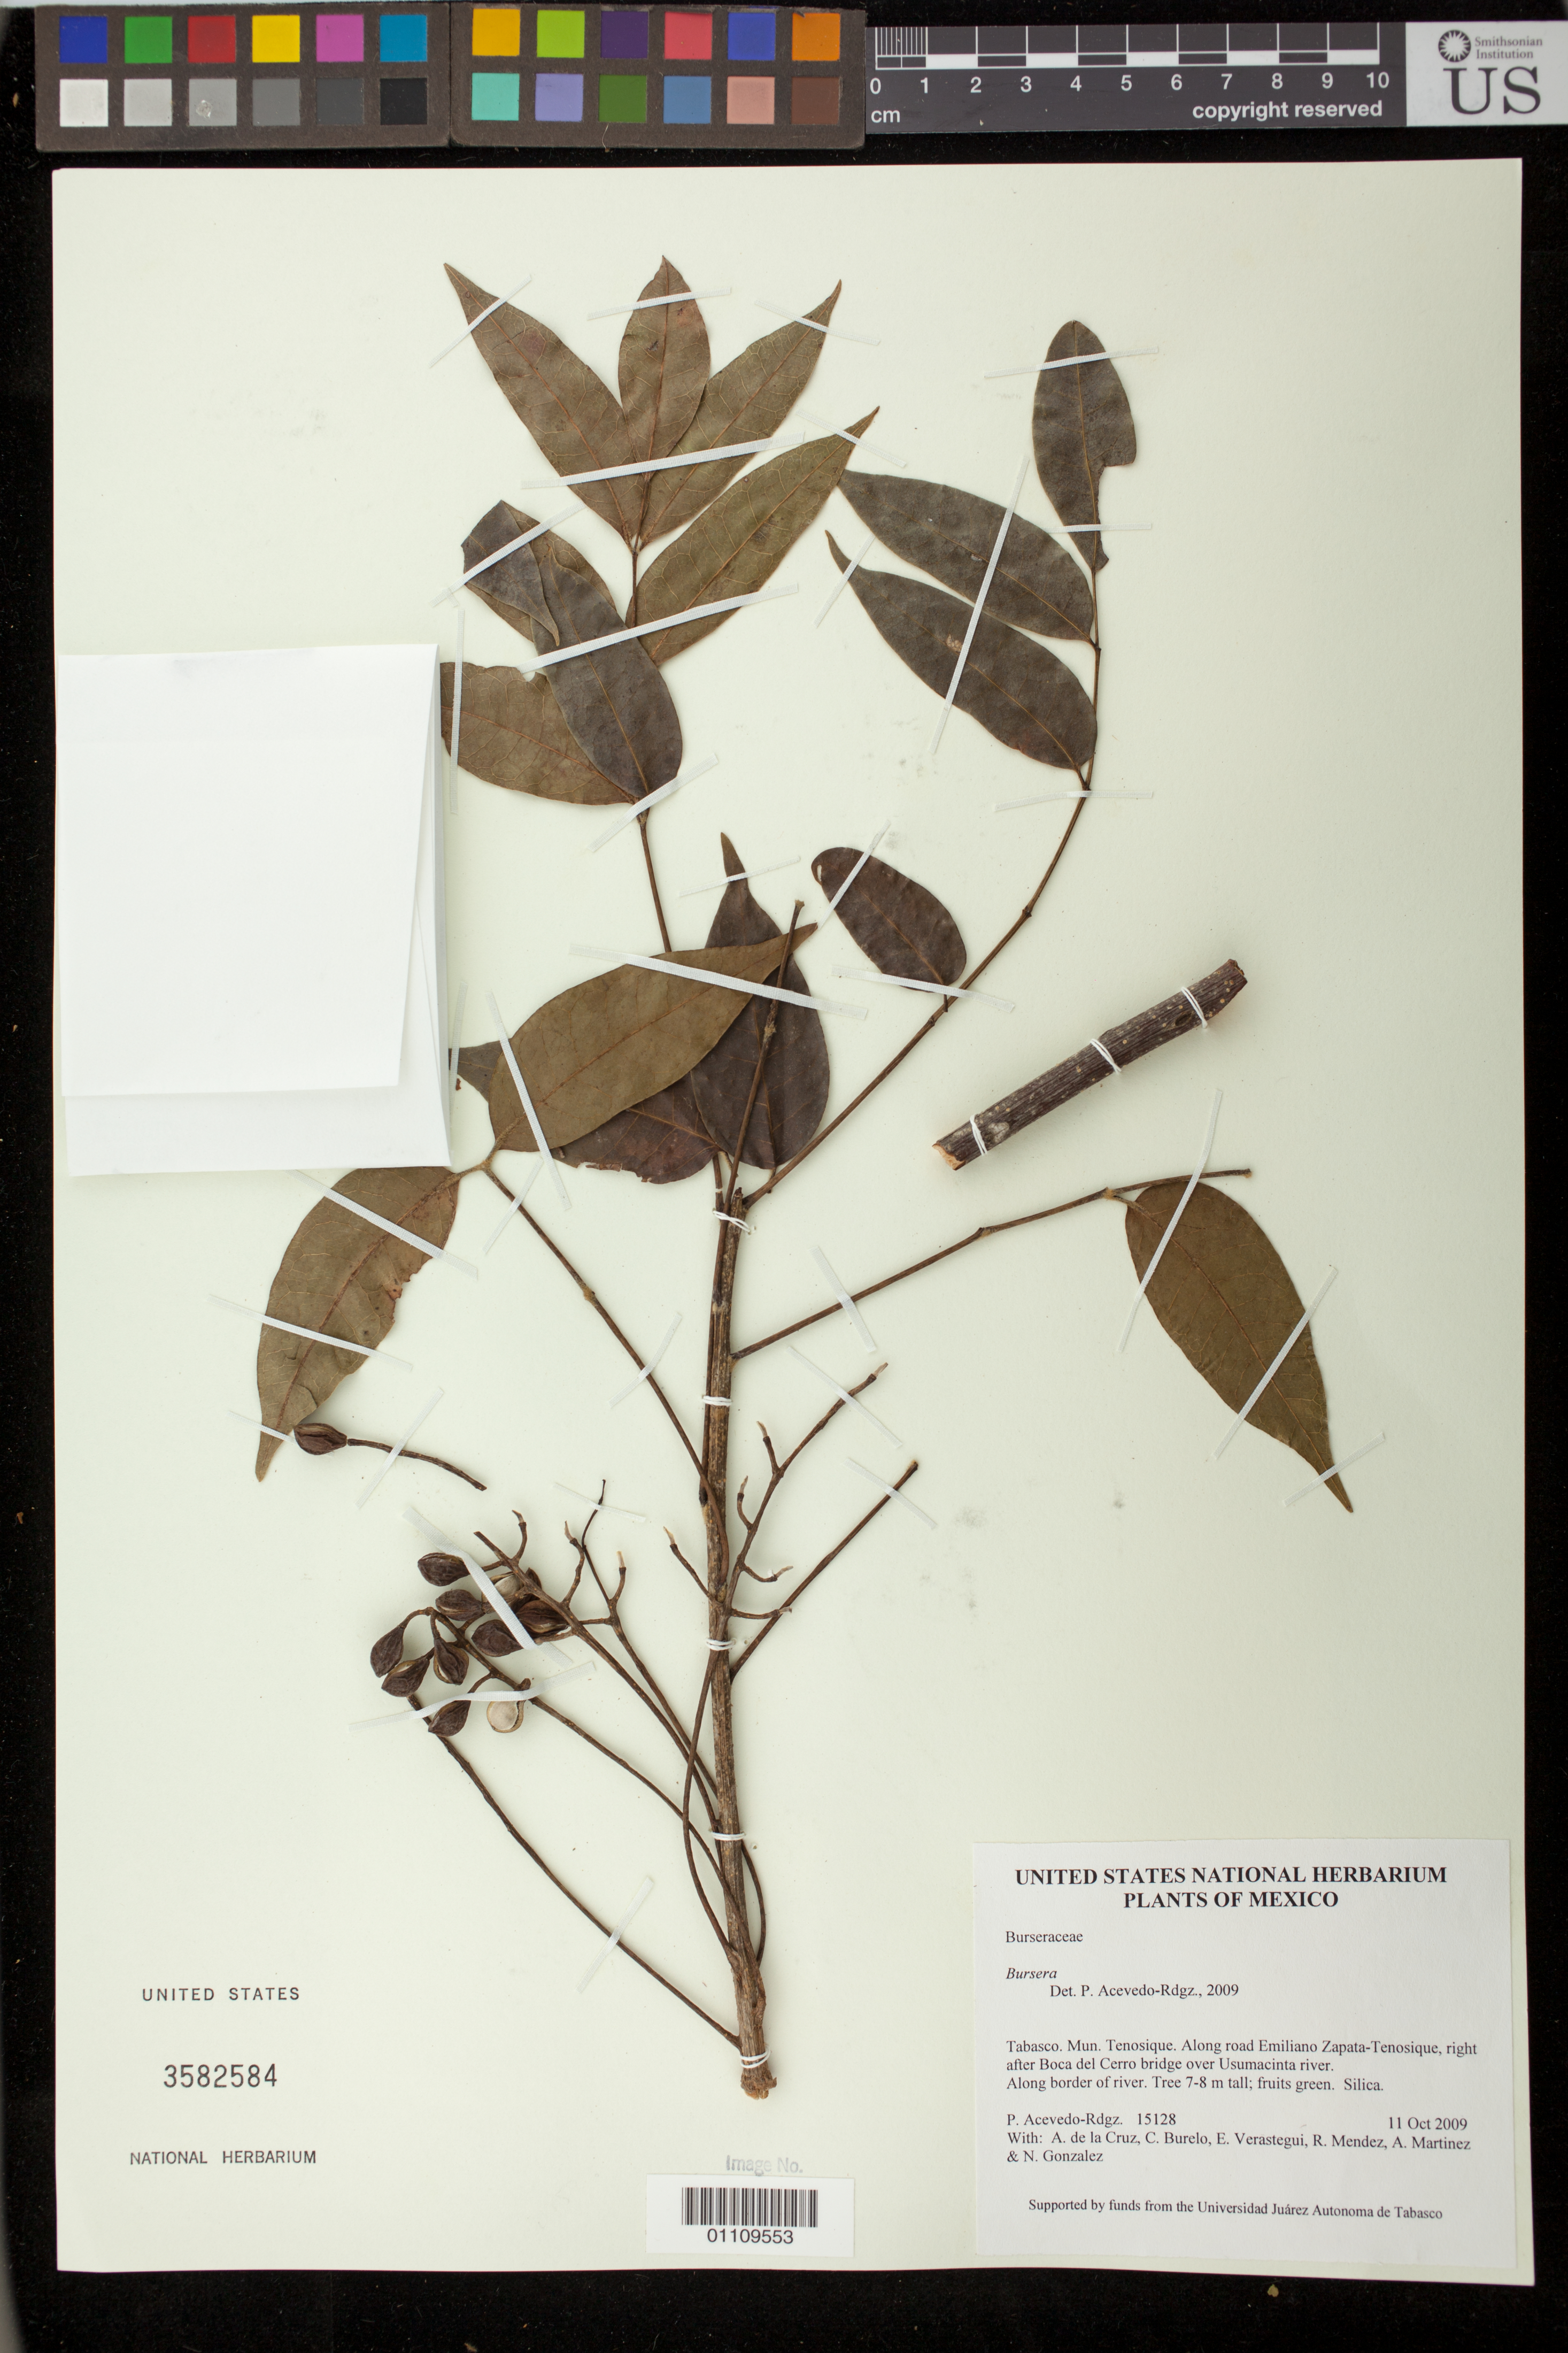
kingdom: Plantae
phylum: Tracheophyta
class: Magnoliopsida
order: Sapindales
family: Burseraceae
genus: Bursera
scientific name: Bursera sp.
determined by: Acevedo-Rodríguez, P., (BOT), Smithsonian Institution - National Museum of Natural History (UNITED STATES)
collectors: P. Acevedo-Rodr., A. de la Cruz, C. Burelo, E. Verastegui, R. Mendez & A. Martinez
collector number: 15128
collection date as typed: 11 Oct 2009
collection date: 2009-10-11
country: Mexico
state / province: Tabasco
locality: Mun. Tenosique. Along road Emiliano Zapata-Tenosique, right after Boca del Cerro bridge over Usumacinta river.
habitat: Along border of river.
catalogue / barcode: US 3582584